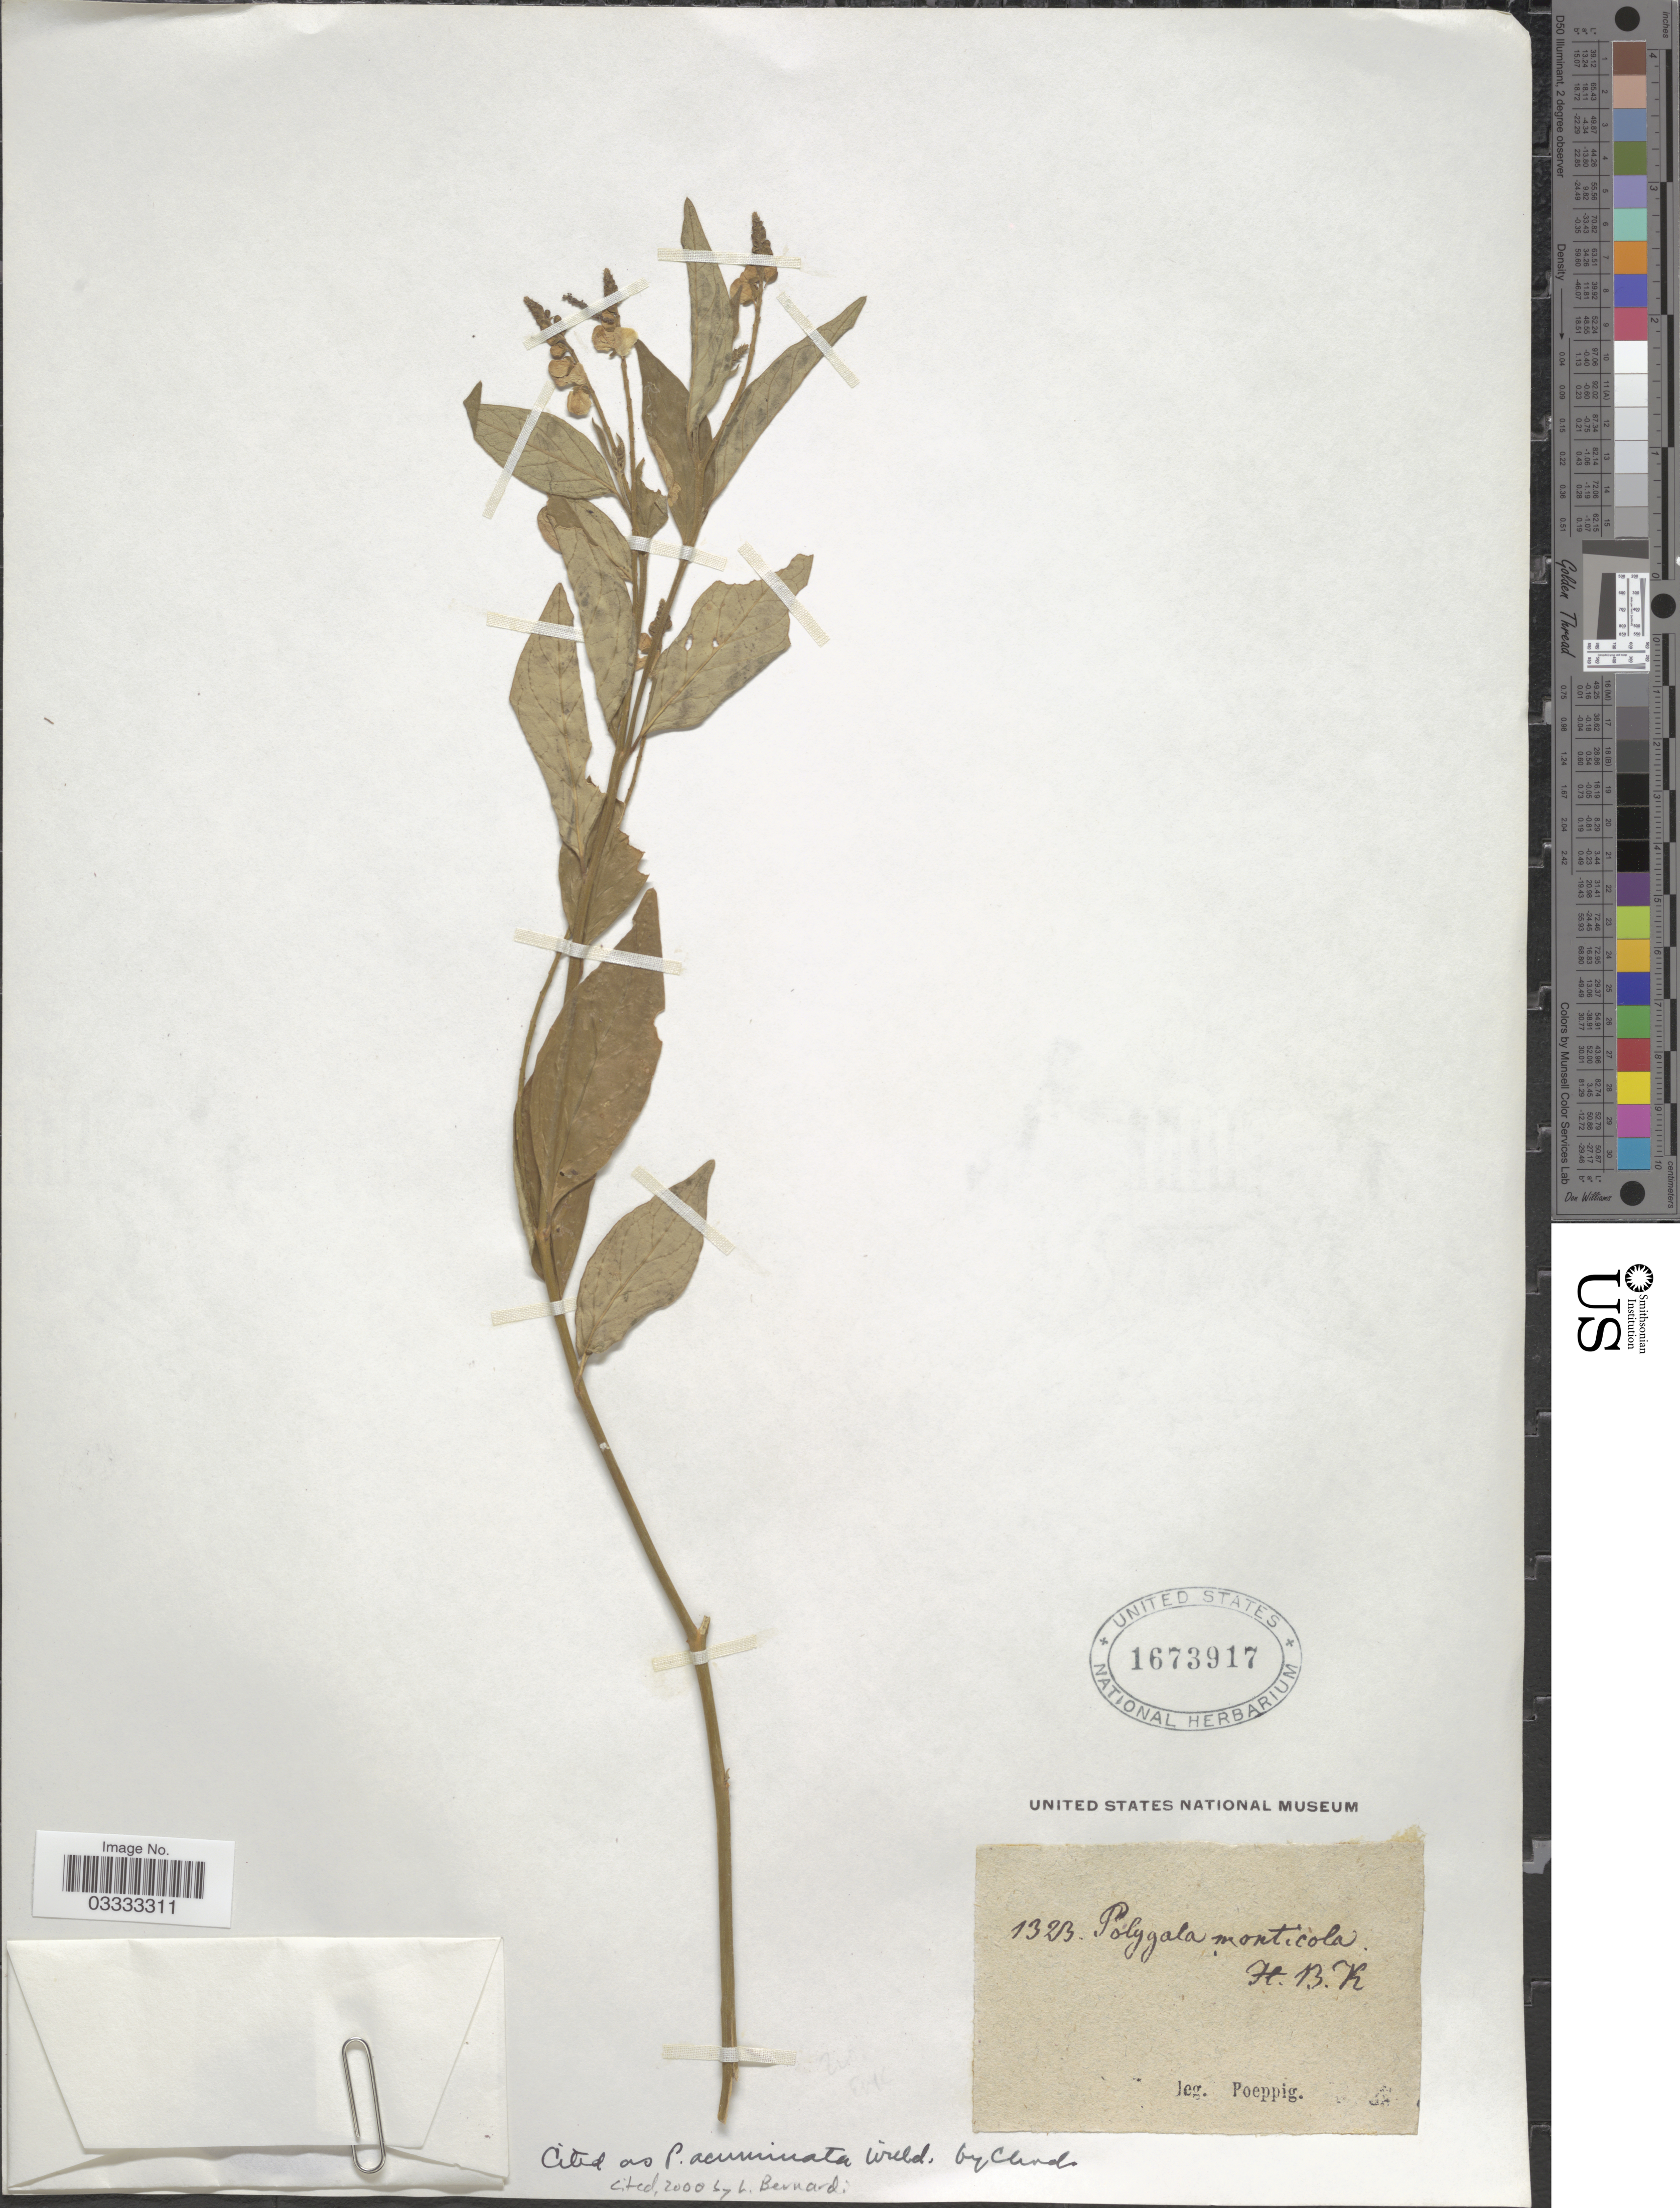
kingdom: Plantae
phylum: Tracheophyta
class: Magnoliopsida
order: Fabales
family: Polygalaceae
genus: Asemeia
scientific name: Asemeia acuminata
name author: (Willd.) J.F.B. Pastore & J.R. Abbott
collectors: Poeppig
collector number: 1323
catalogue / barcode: US 1673917